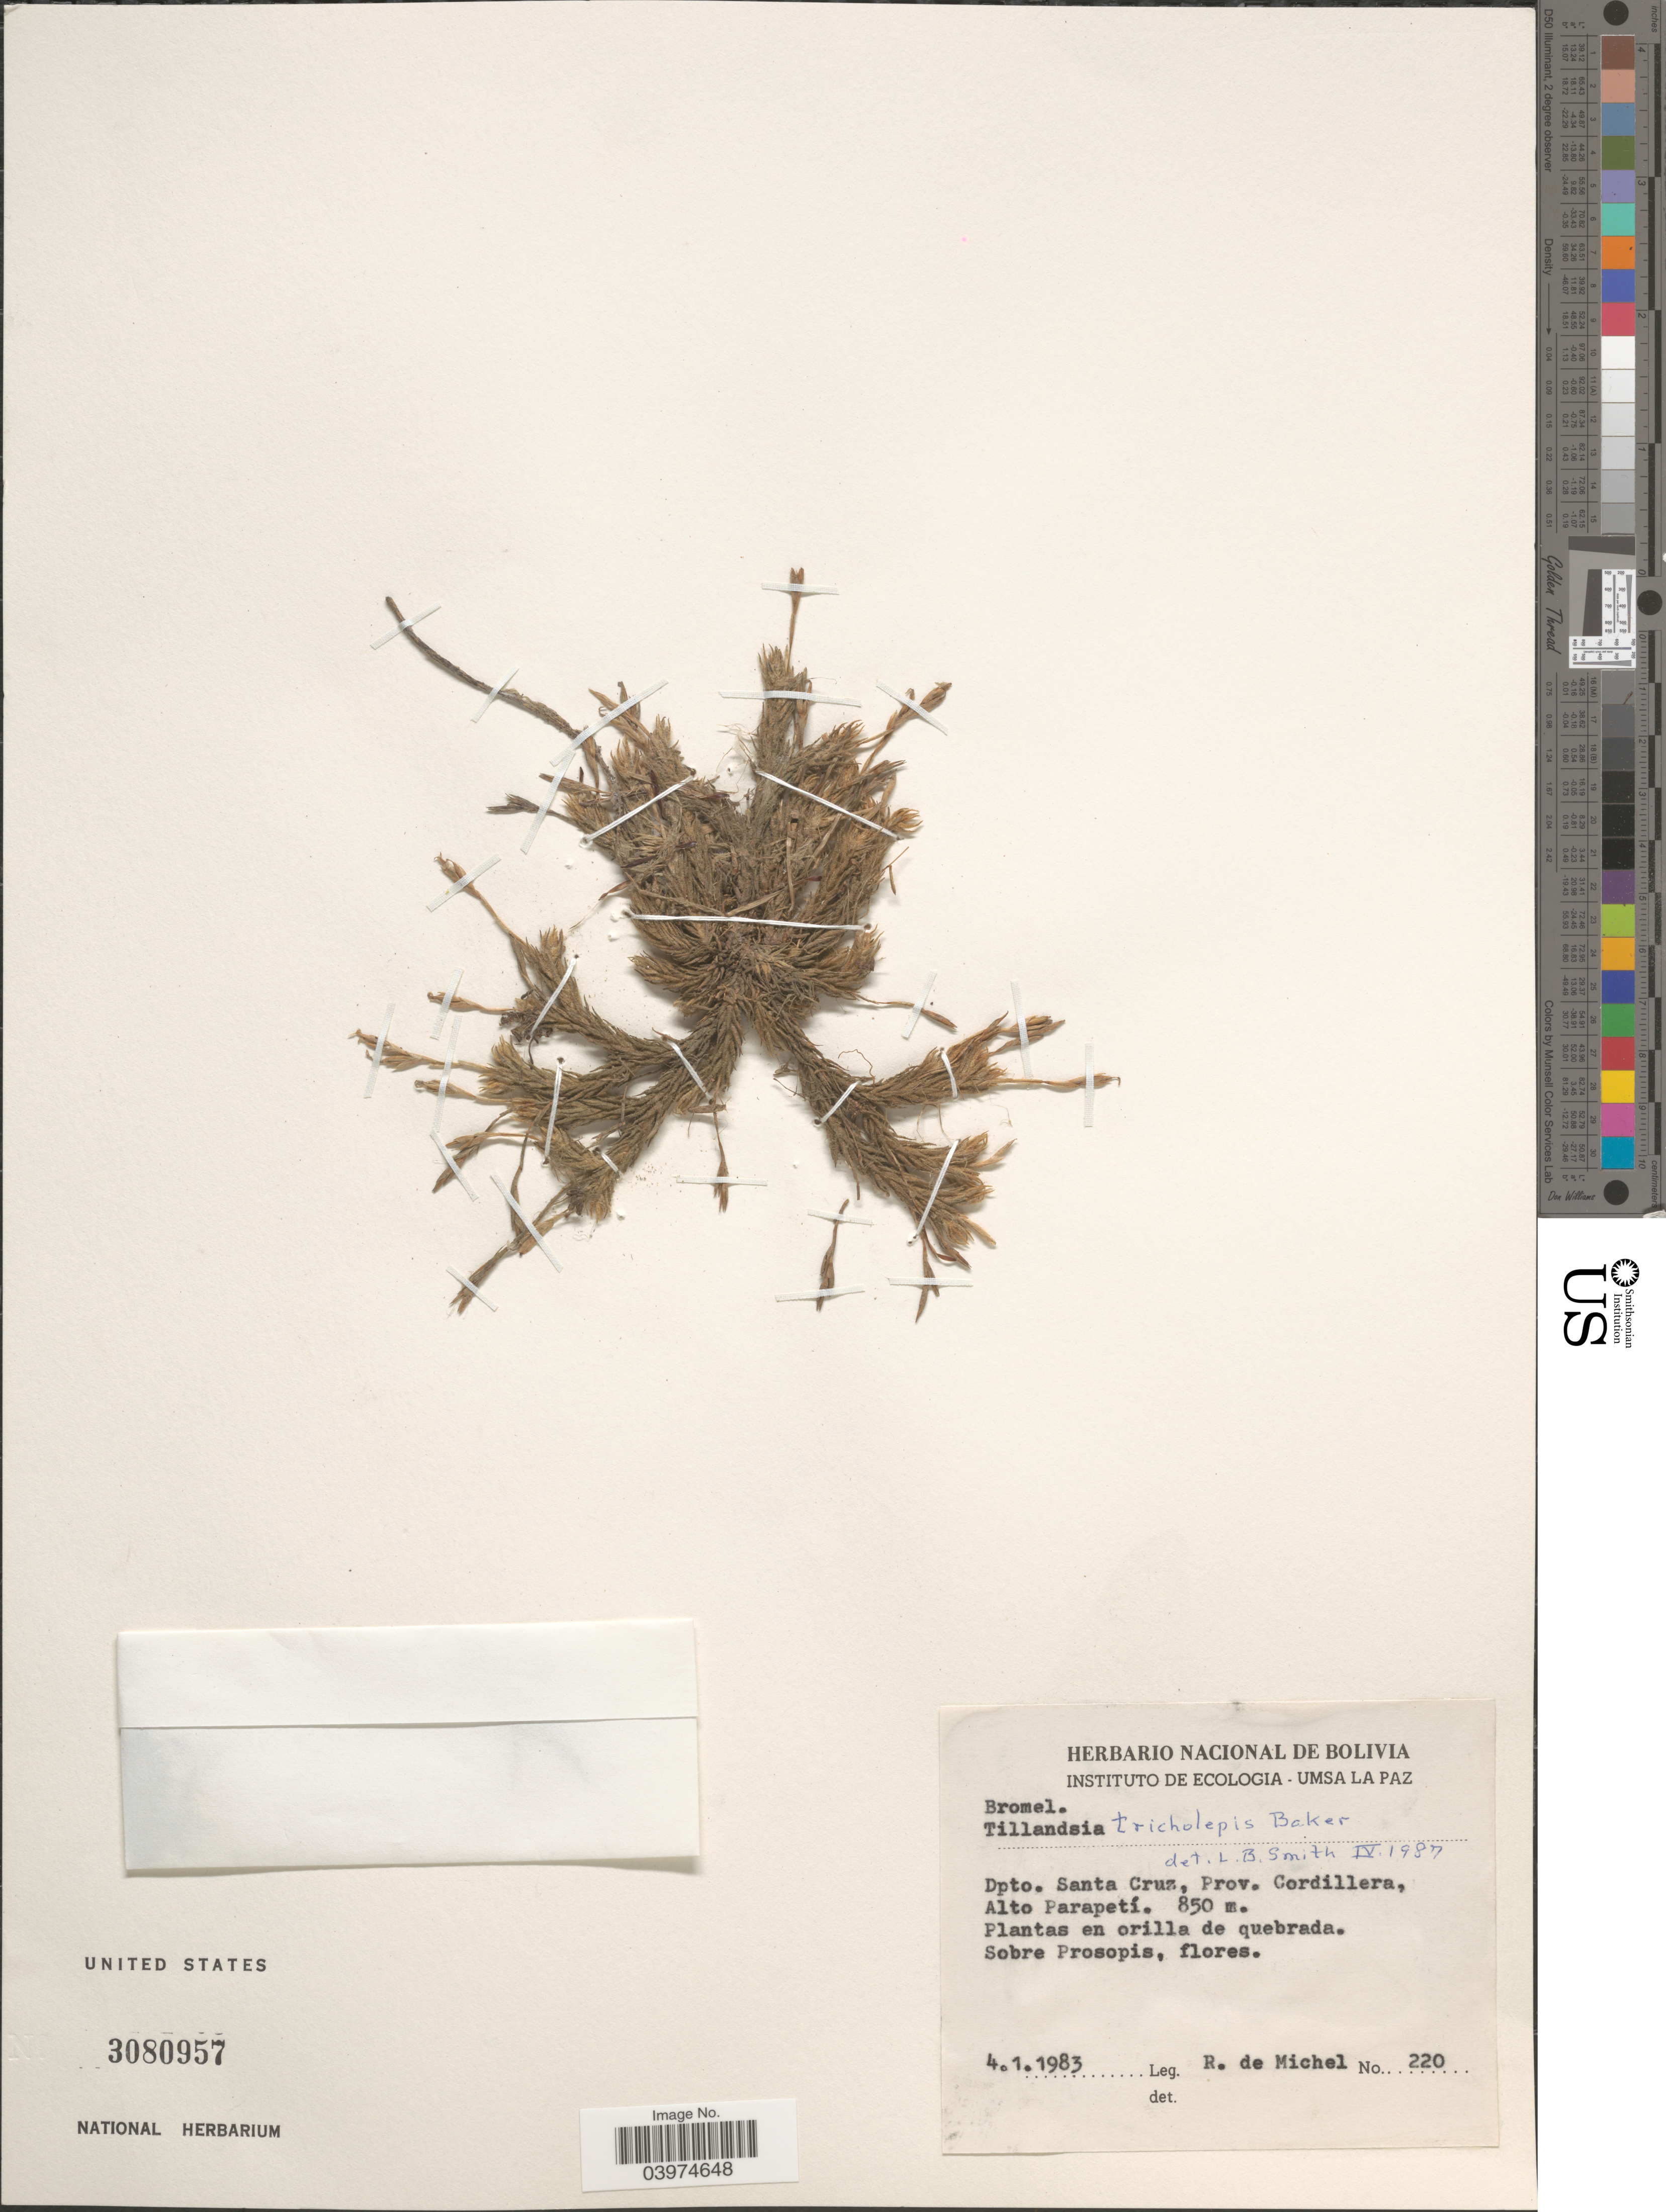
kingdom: Plantae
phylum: Tracheophyta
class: Liliopsida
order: Poales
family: Bromeliaceae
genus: Tillandsia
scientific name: Tillandsia tricholepis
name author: Baker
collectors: d. Michel R.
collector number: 220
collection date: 1983-01-04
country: Bolivia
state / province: Santa Cruz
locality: Dpto. Santa Cruz, Prov Cordillera, Alto Parapetí.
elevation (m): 850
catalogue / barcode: US 3080957